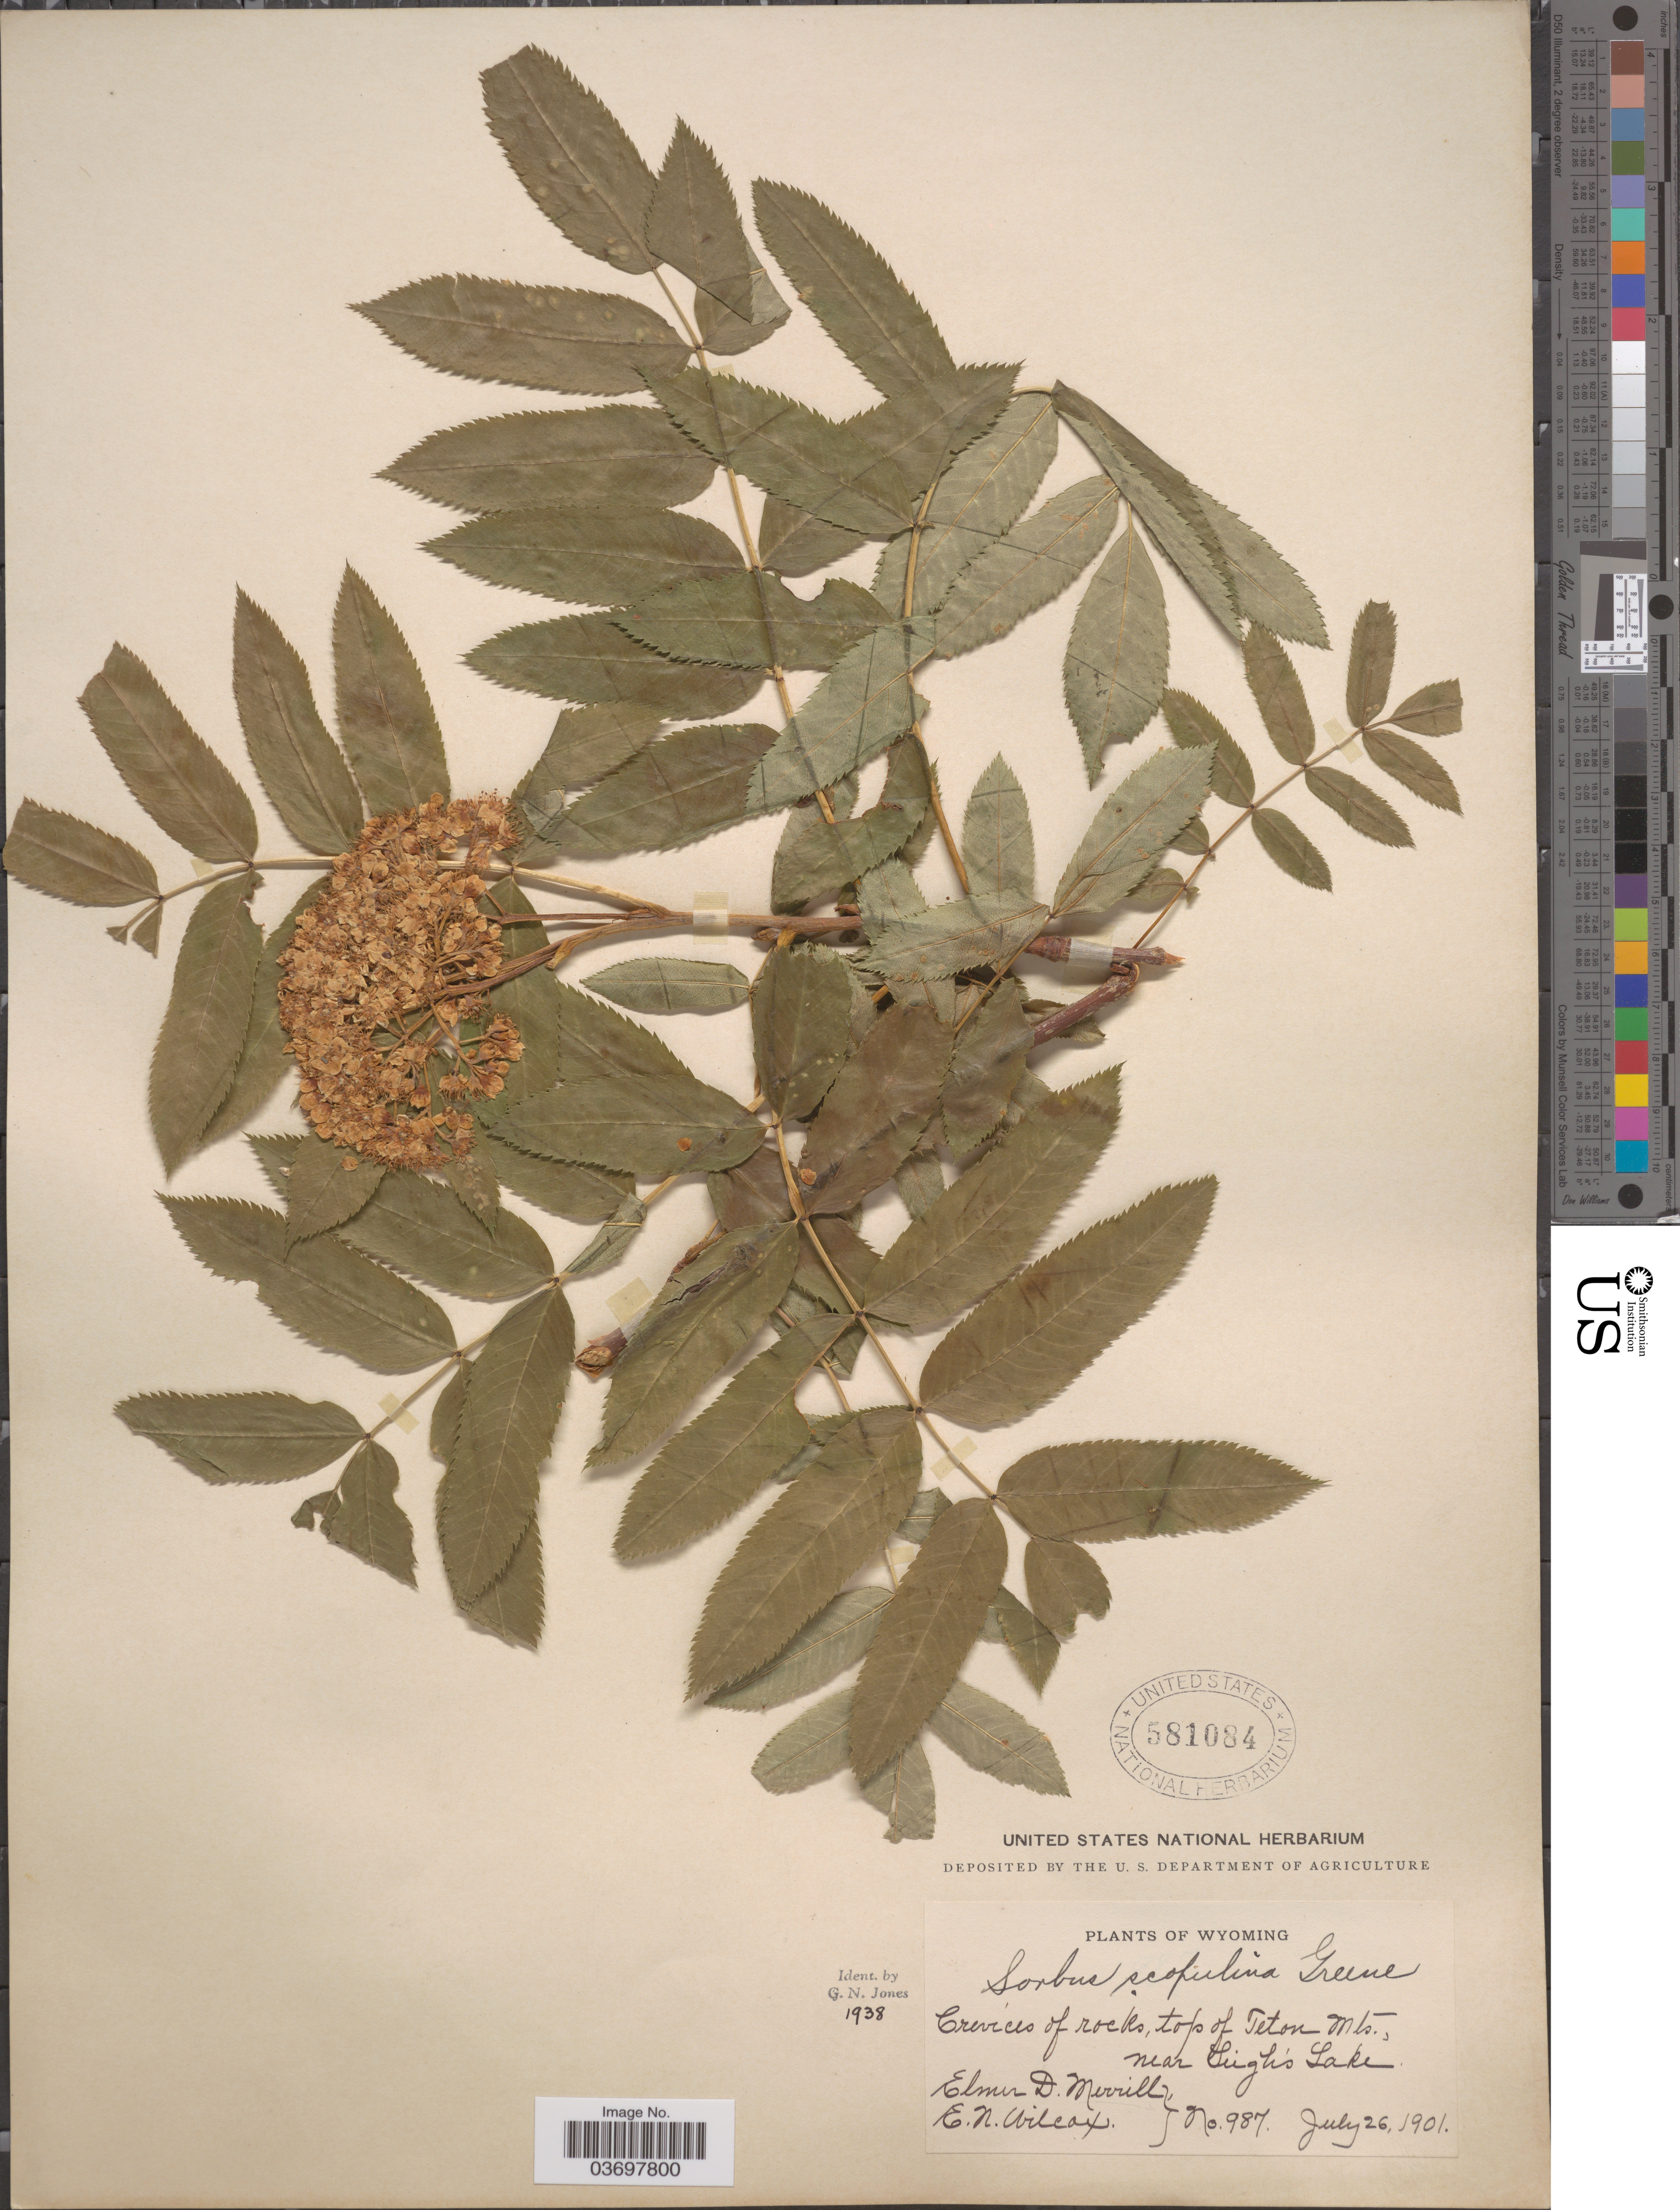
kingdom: Plantae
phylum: Tracheophyta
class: Magnoliopsida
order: Rosales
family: Rosaceae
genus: Sorbus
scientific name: Sorbus scopulina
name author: Greene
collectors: E. D. Merrill & E. Wilcox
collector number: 987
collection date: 1901-07-26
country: United States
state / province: Wyoming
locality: Crevices of rocks, top of Teton Mts., near Leigh's Lake.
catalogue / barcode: US 581084